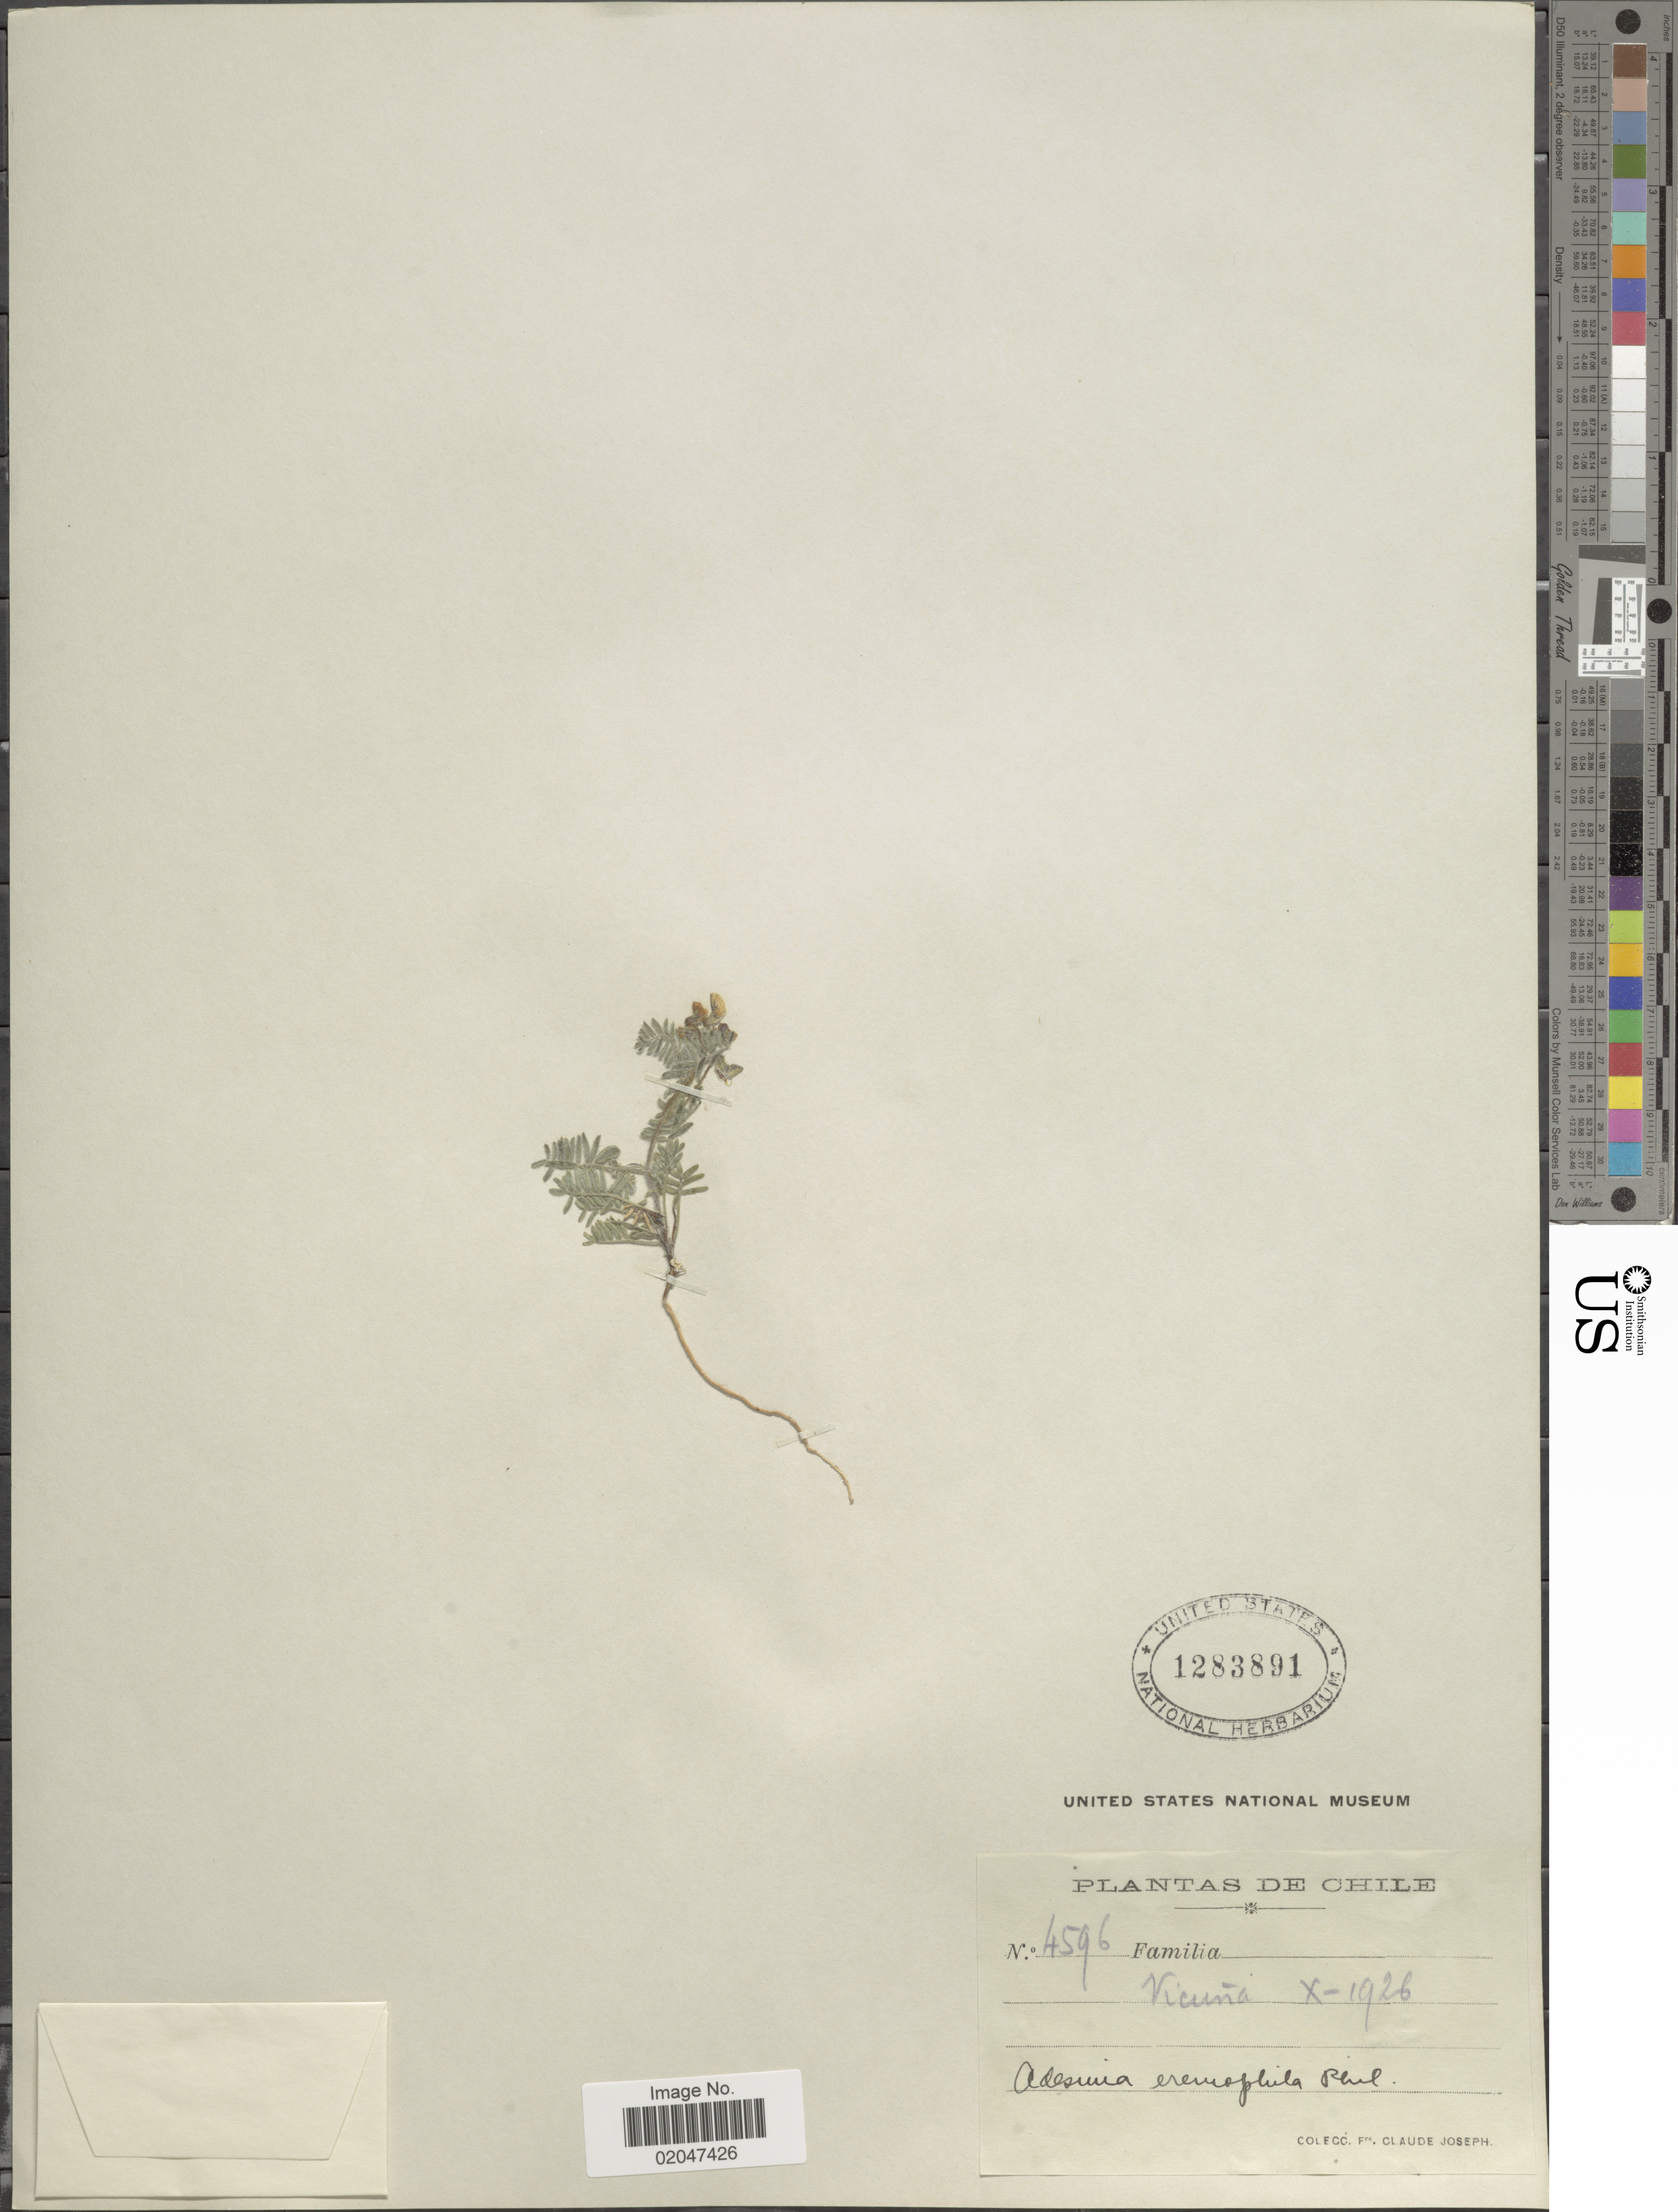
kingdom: Plantae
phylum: Tracheophyta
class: Magnoliopsida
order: Fabales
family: Fabaceae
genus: Adesmia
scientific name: Adesmia sp.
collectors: Bro. Claude-Joseph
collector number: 4596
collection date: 1926-10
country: Chile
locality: Vicuna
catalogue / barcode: US 1283891